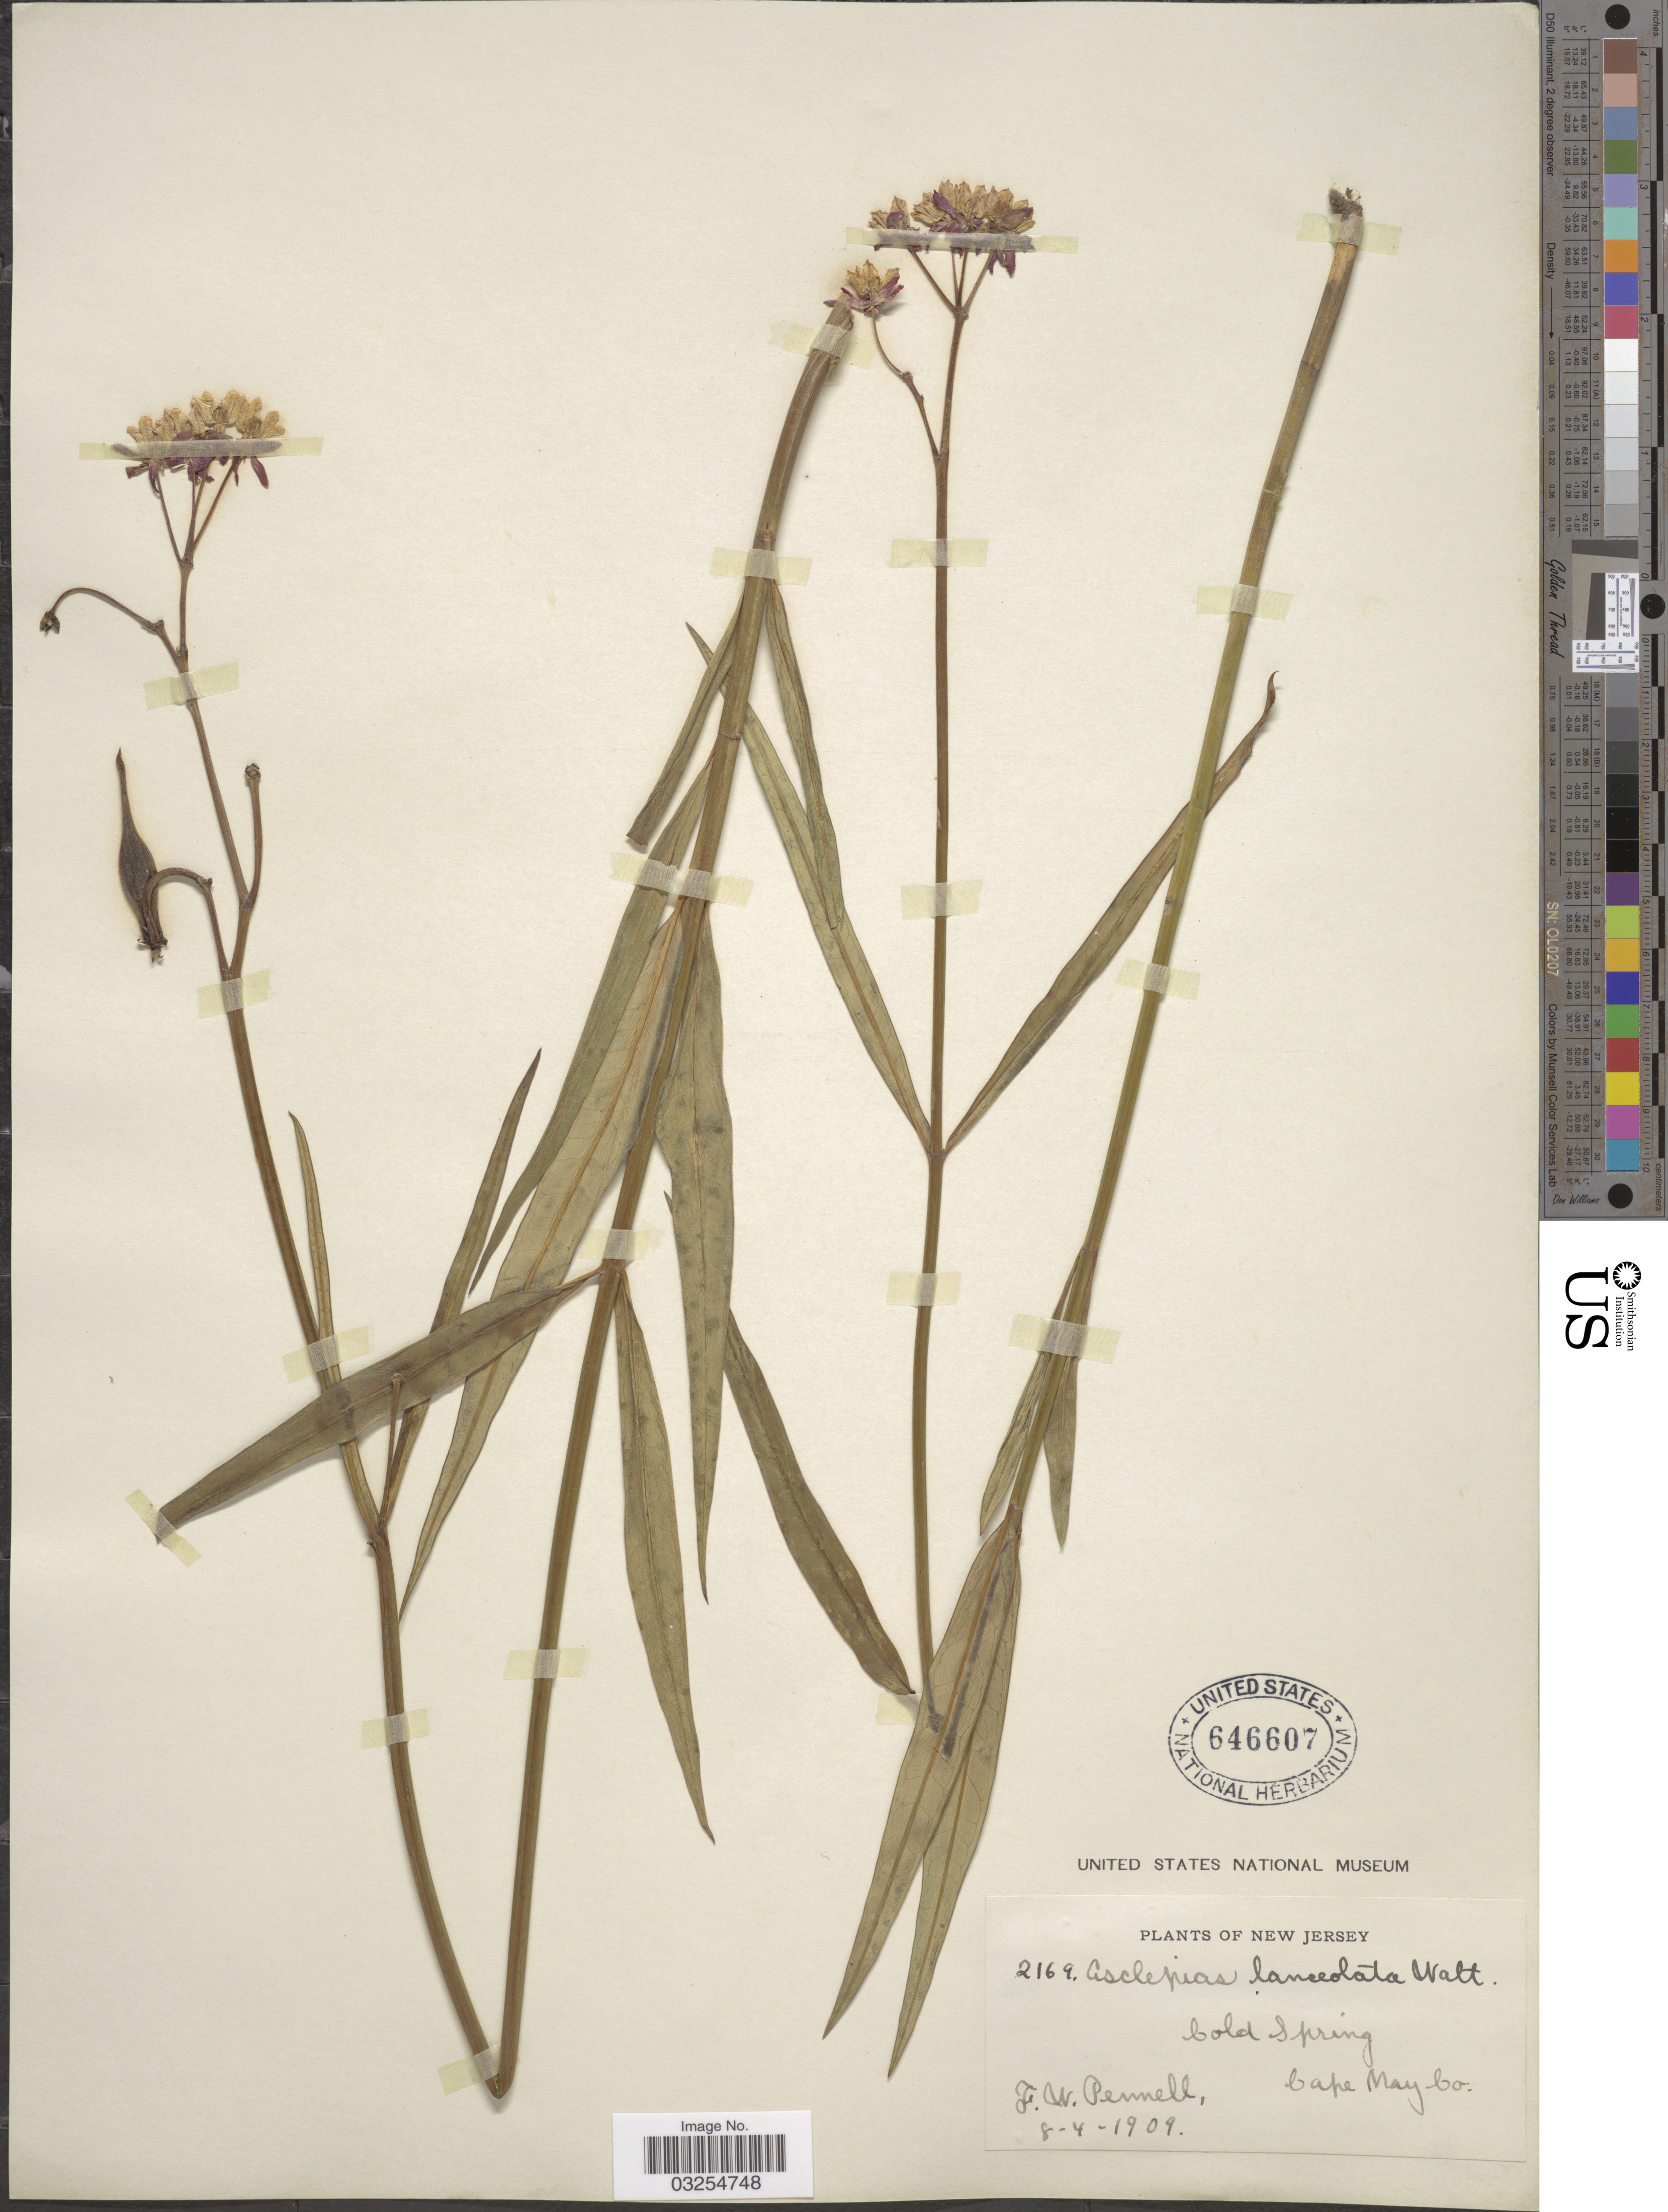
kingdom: Plantae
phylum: Tracheophyta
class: Magnoliopsida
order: Gentianales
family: Apocynaceae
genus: Asclepias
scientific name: Asclepias lanceolata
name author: Walter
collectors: F. W. Pennell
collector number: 2169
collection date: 1909-08-04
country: United States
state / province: New Jersey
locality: Cold Spring, Cape May Co.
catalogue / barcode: US 646607